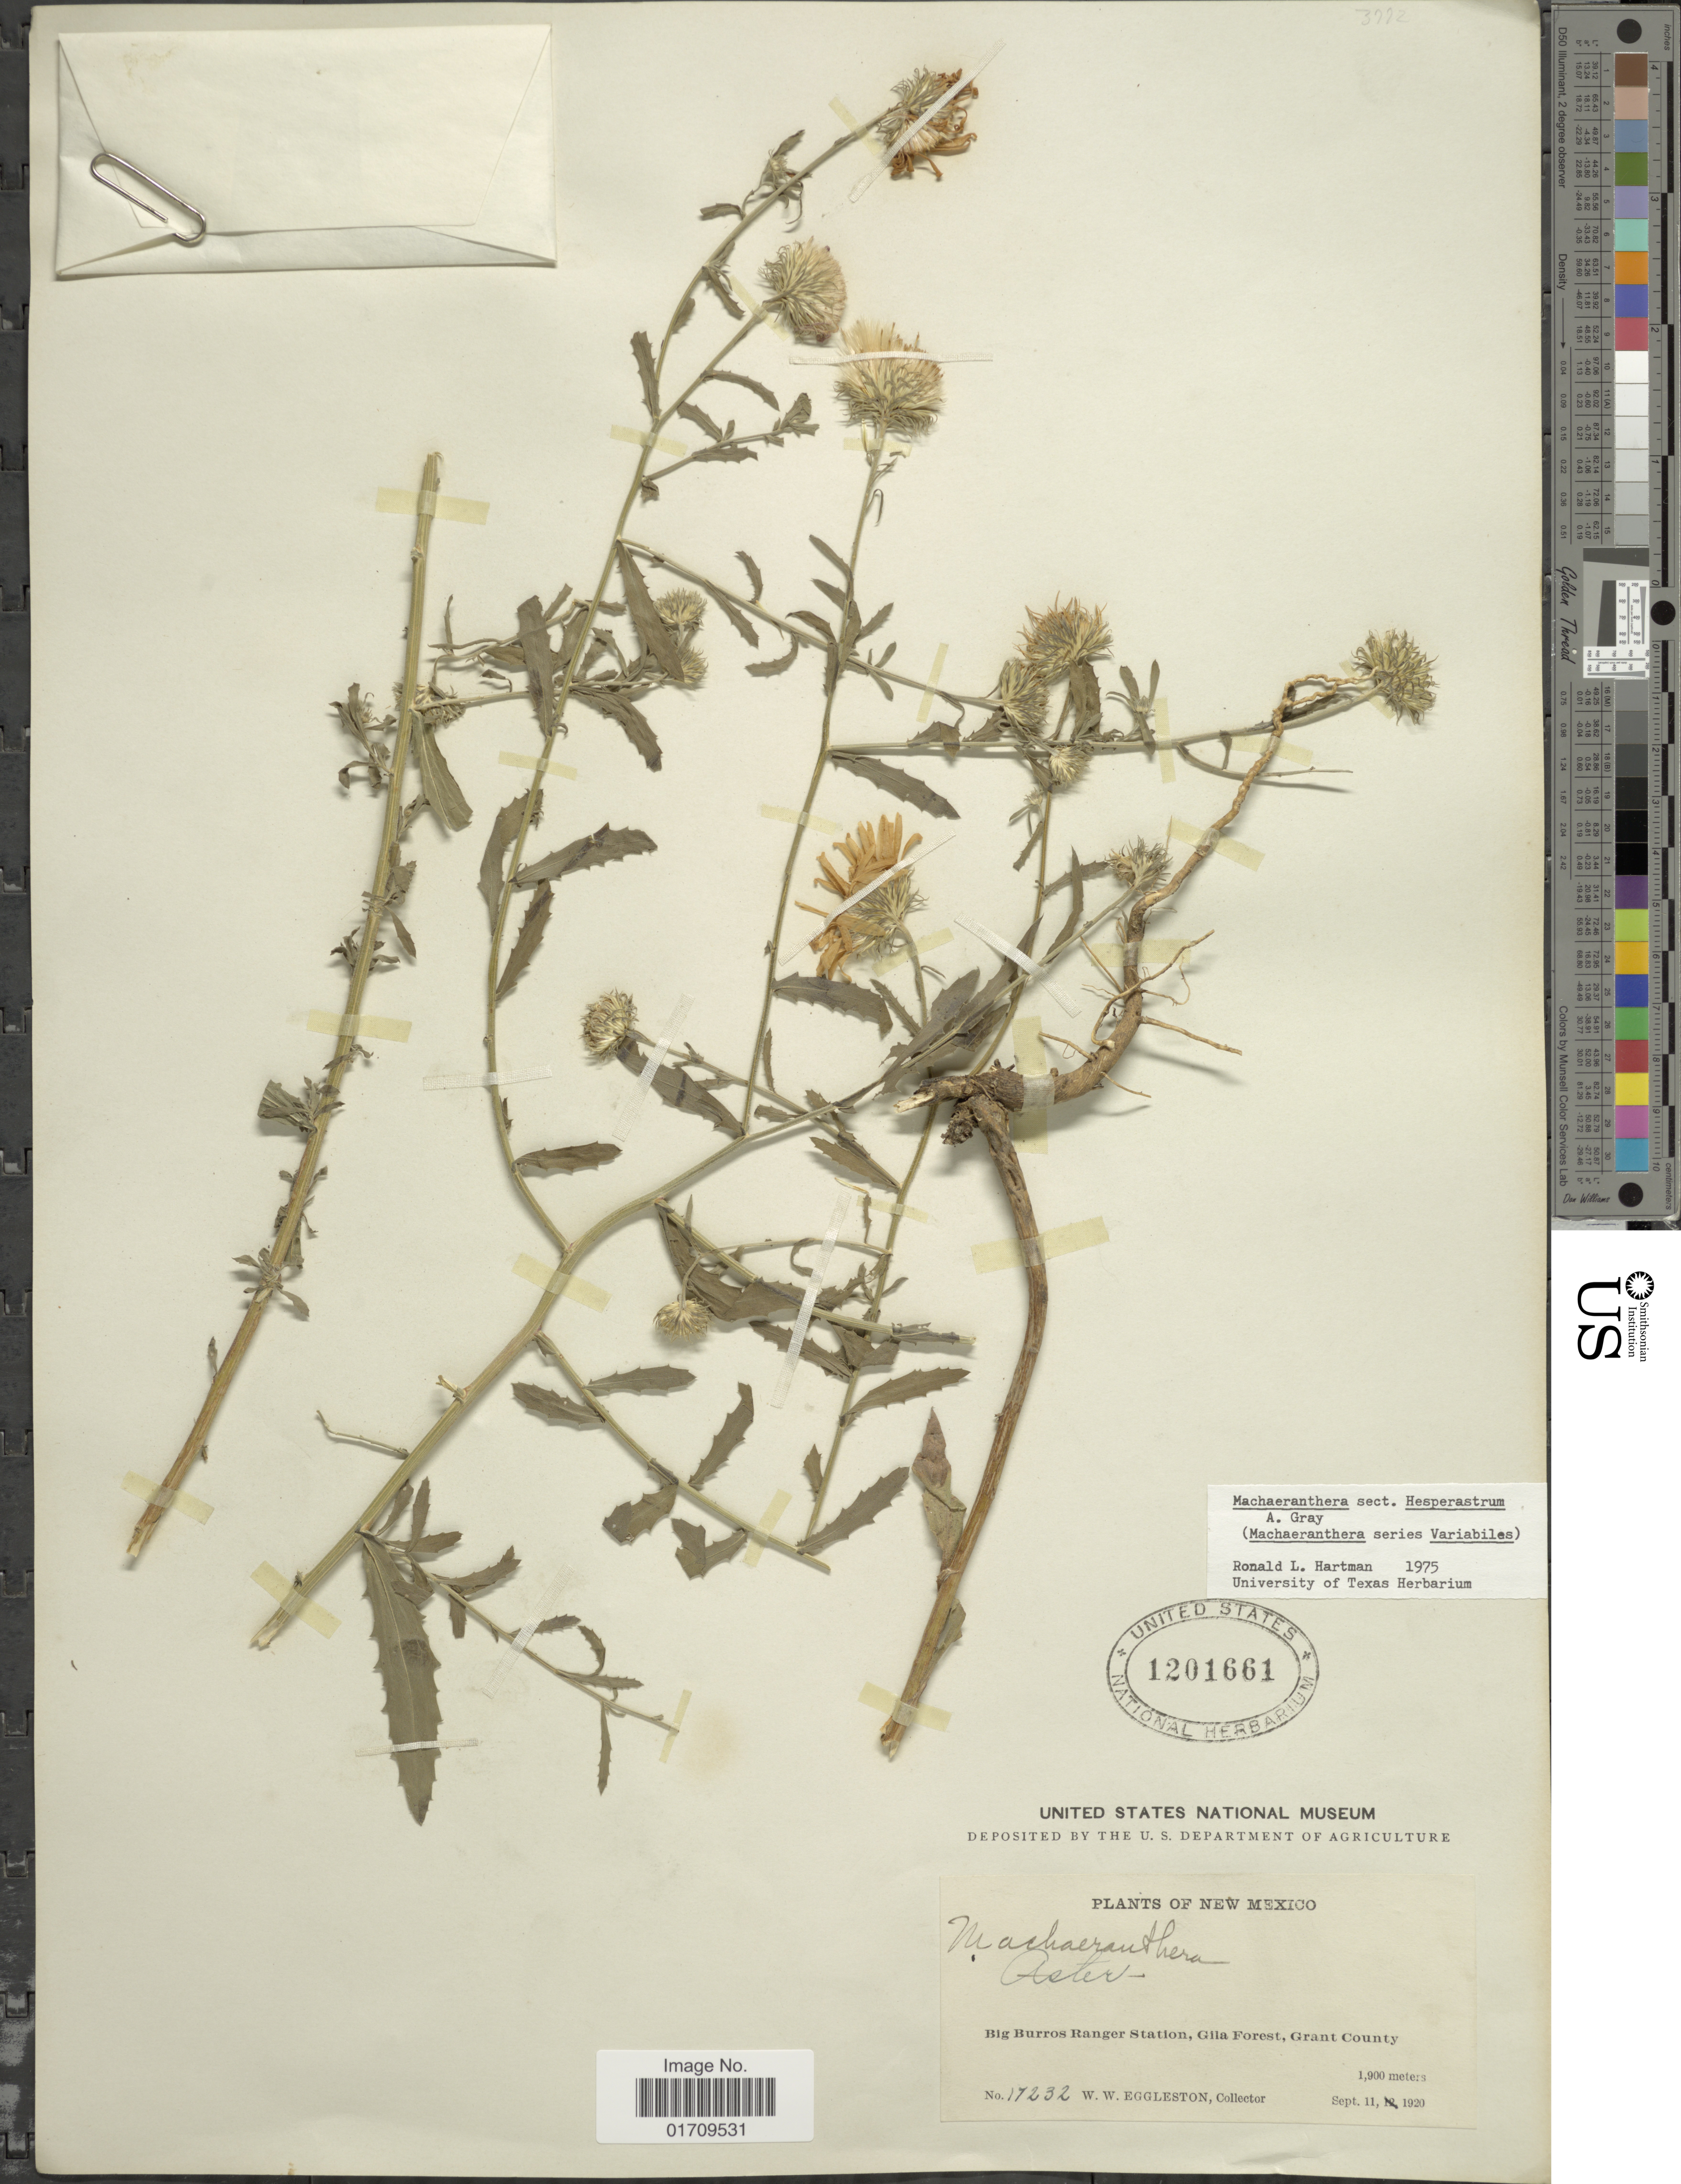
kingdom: Plantae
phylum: Tracheophyta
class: Magnoliopsida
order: Asterales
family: Asteraceae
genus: Machaeranthera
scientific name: Machaeranthera sp.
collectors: W. W. Eggleston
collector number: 17232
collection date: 1920-09-11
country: United States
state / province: New Mexico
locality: Big Burros Ranger Station, Gila Forest, Grant County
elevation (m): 1900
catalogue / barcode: US 1201661